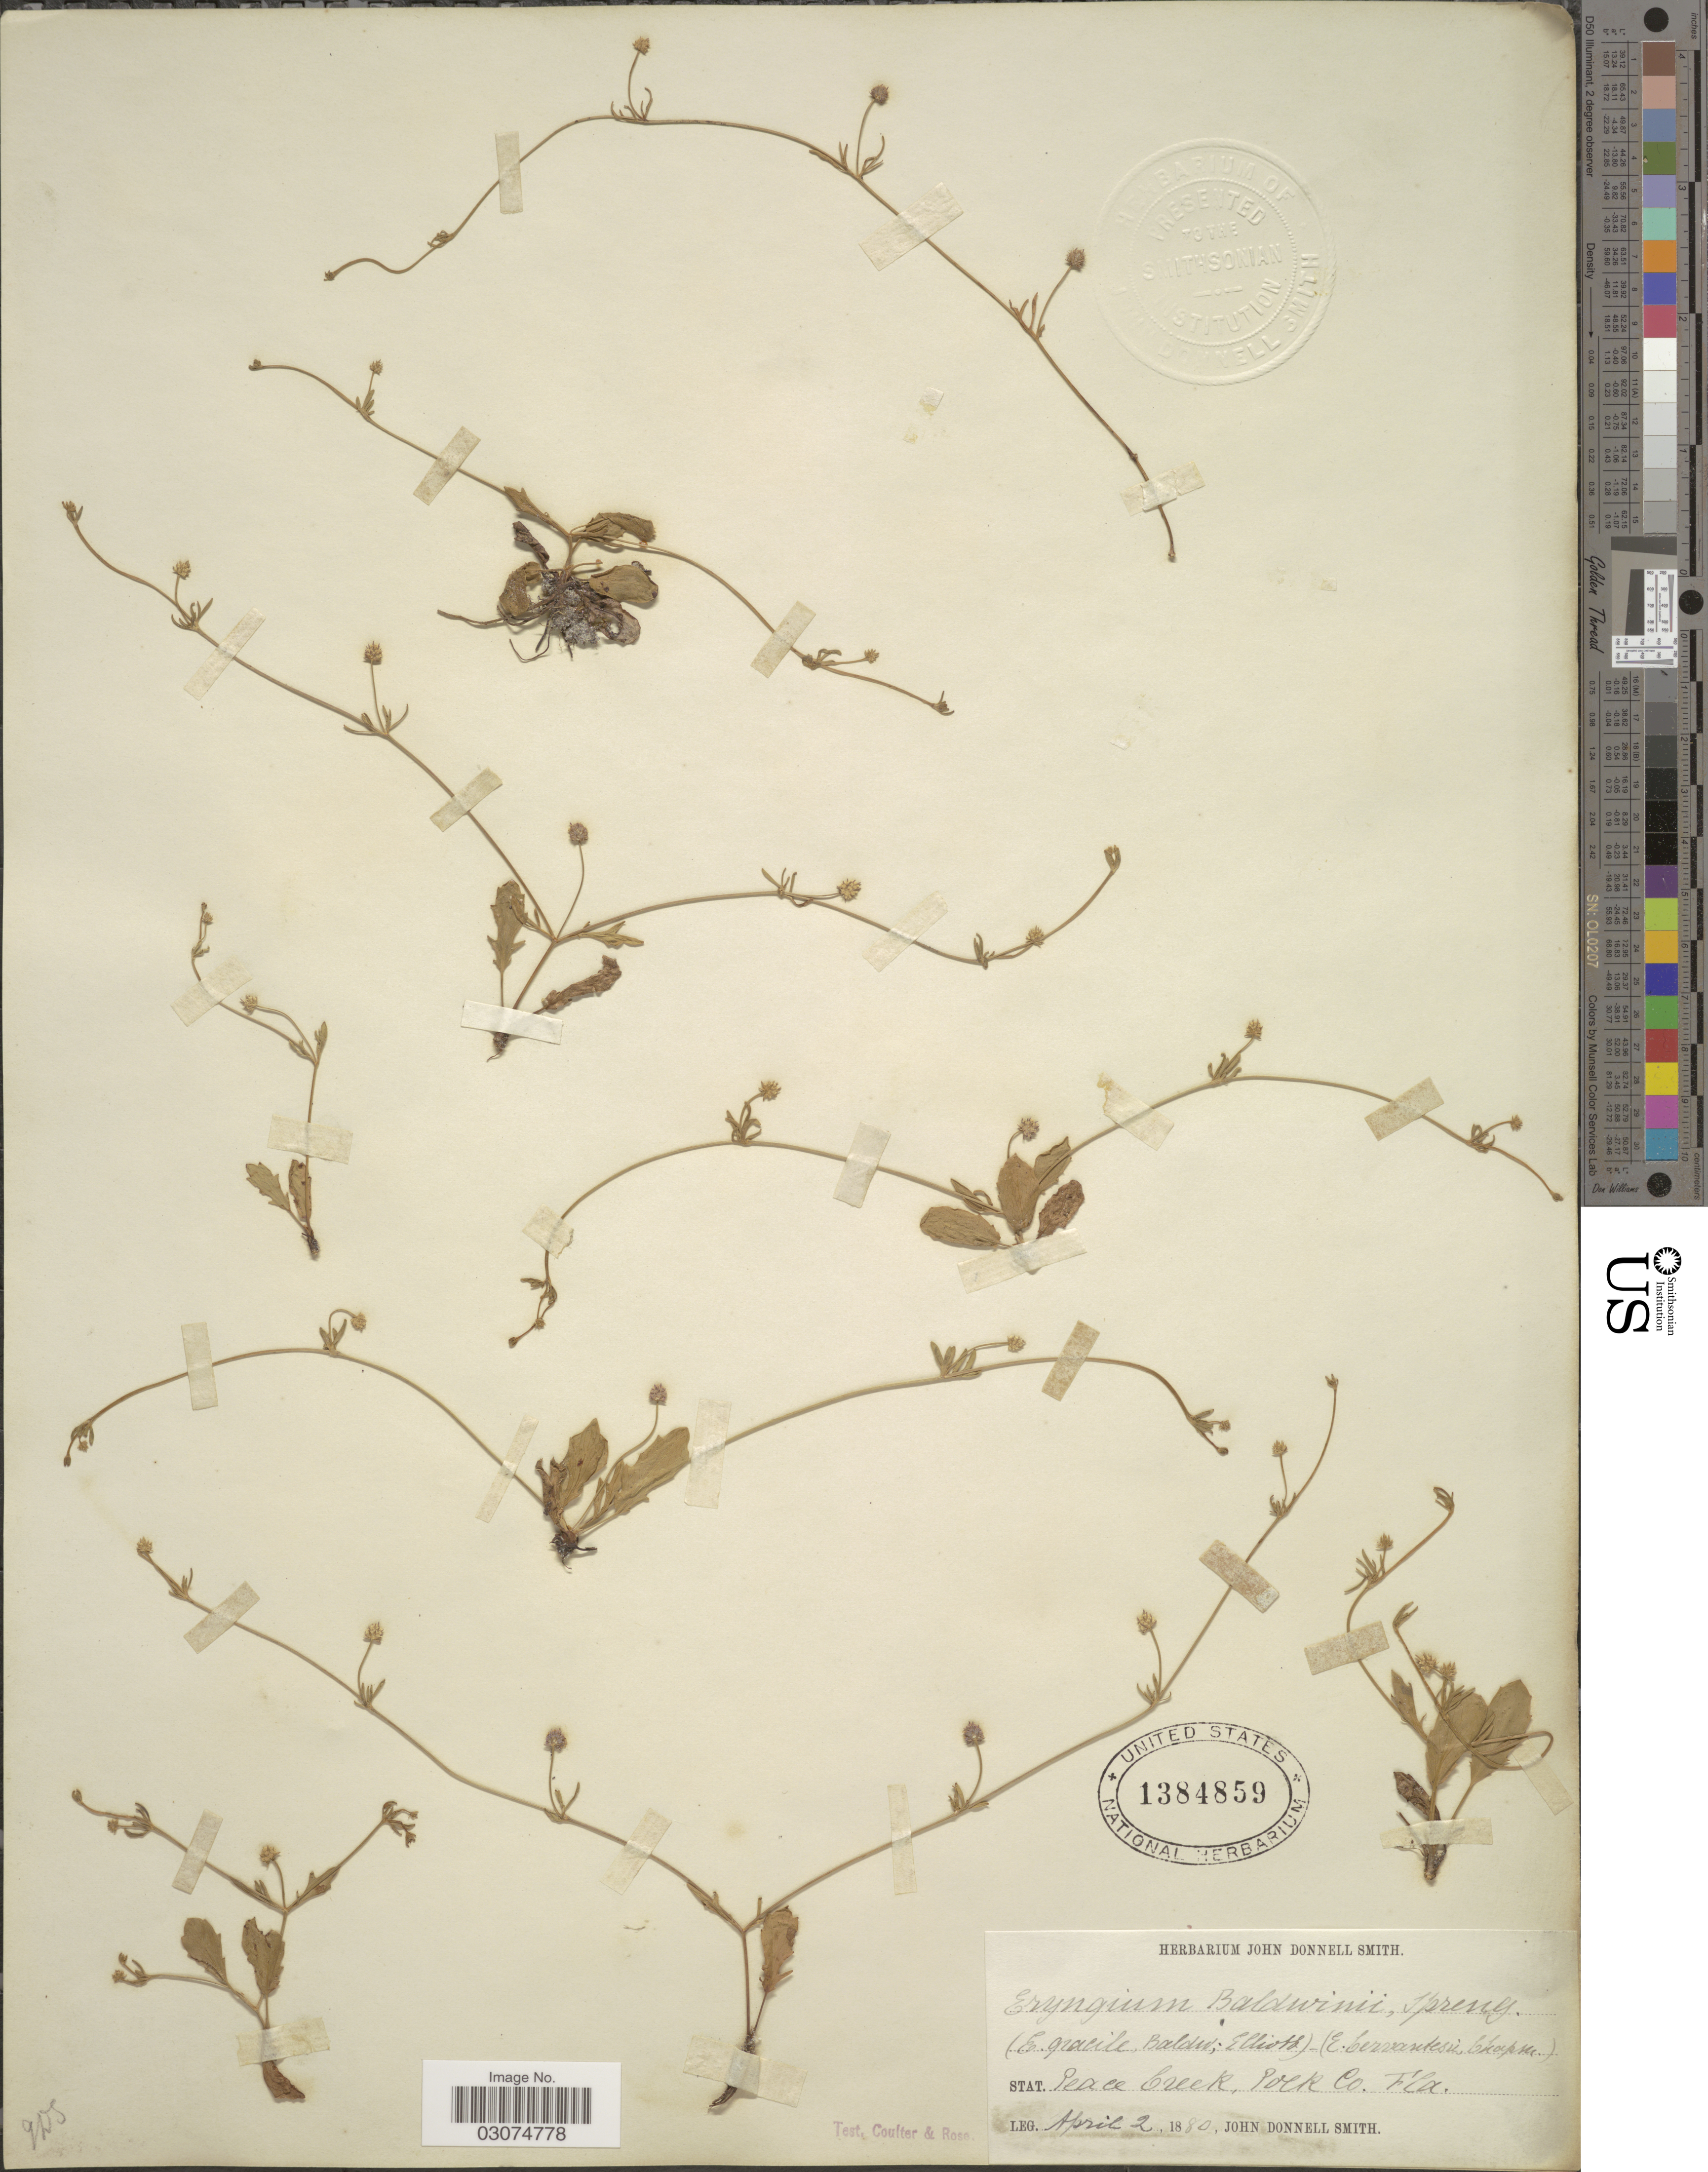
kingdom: Plantae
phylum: Tracheophyta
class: Magnoliopsida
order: Apiales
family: Apiaceae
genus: Eryngium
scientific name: Eryngium baldwinii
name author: Spreng.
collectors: J. Donnell Smith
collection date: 1880-04-02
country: United States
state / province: Florida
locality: Peace Creek, Polk Co. Fla.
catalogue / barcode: US 1384859